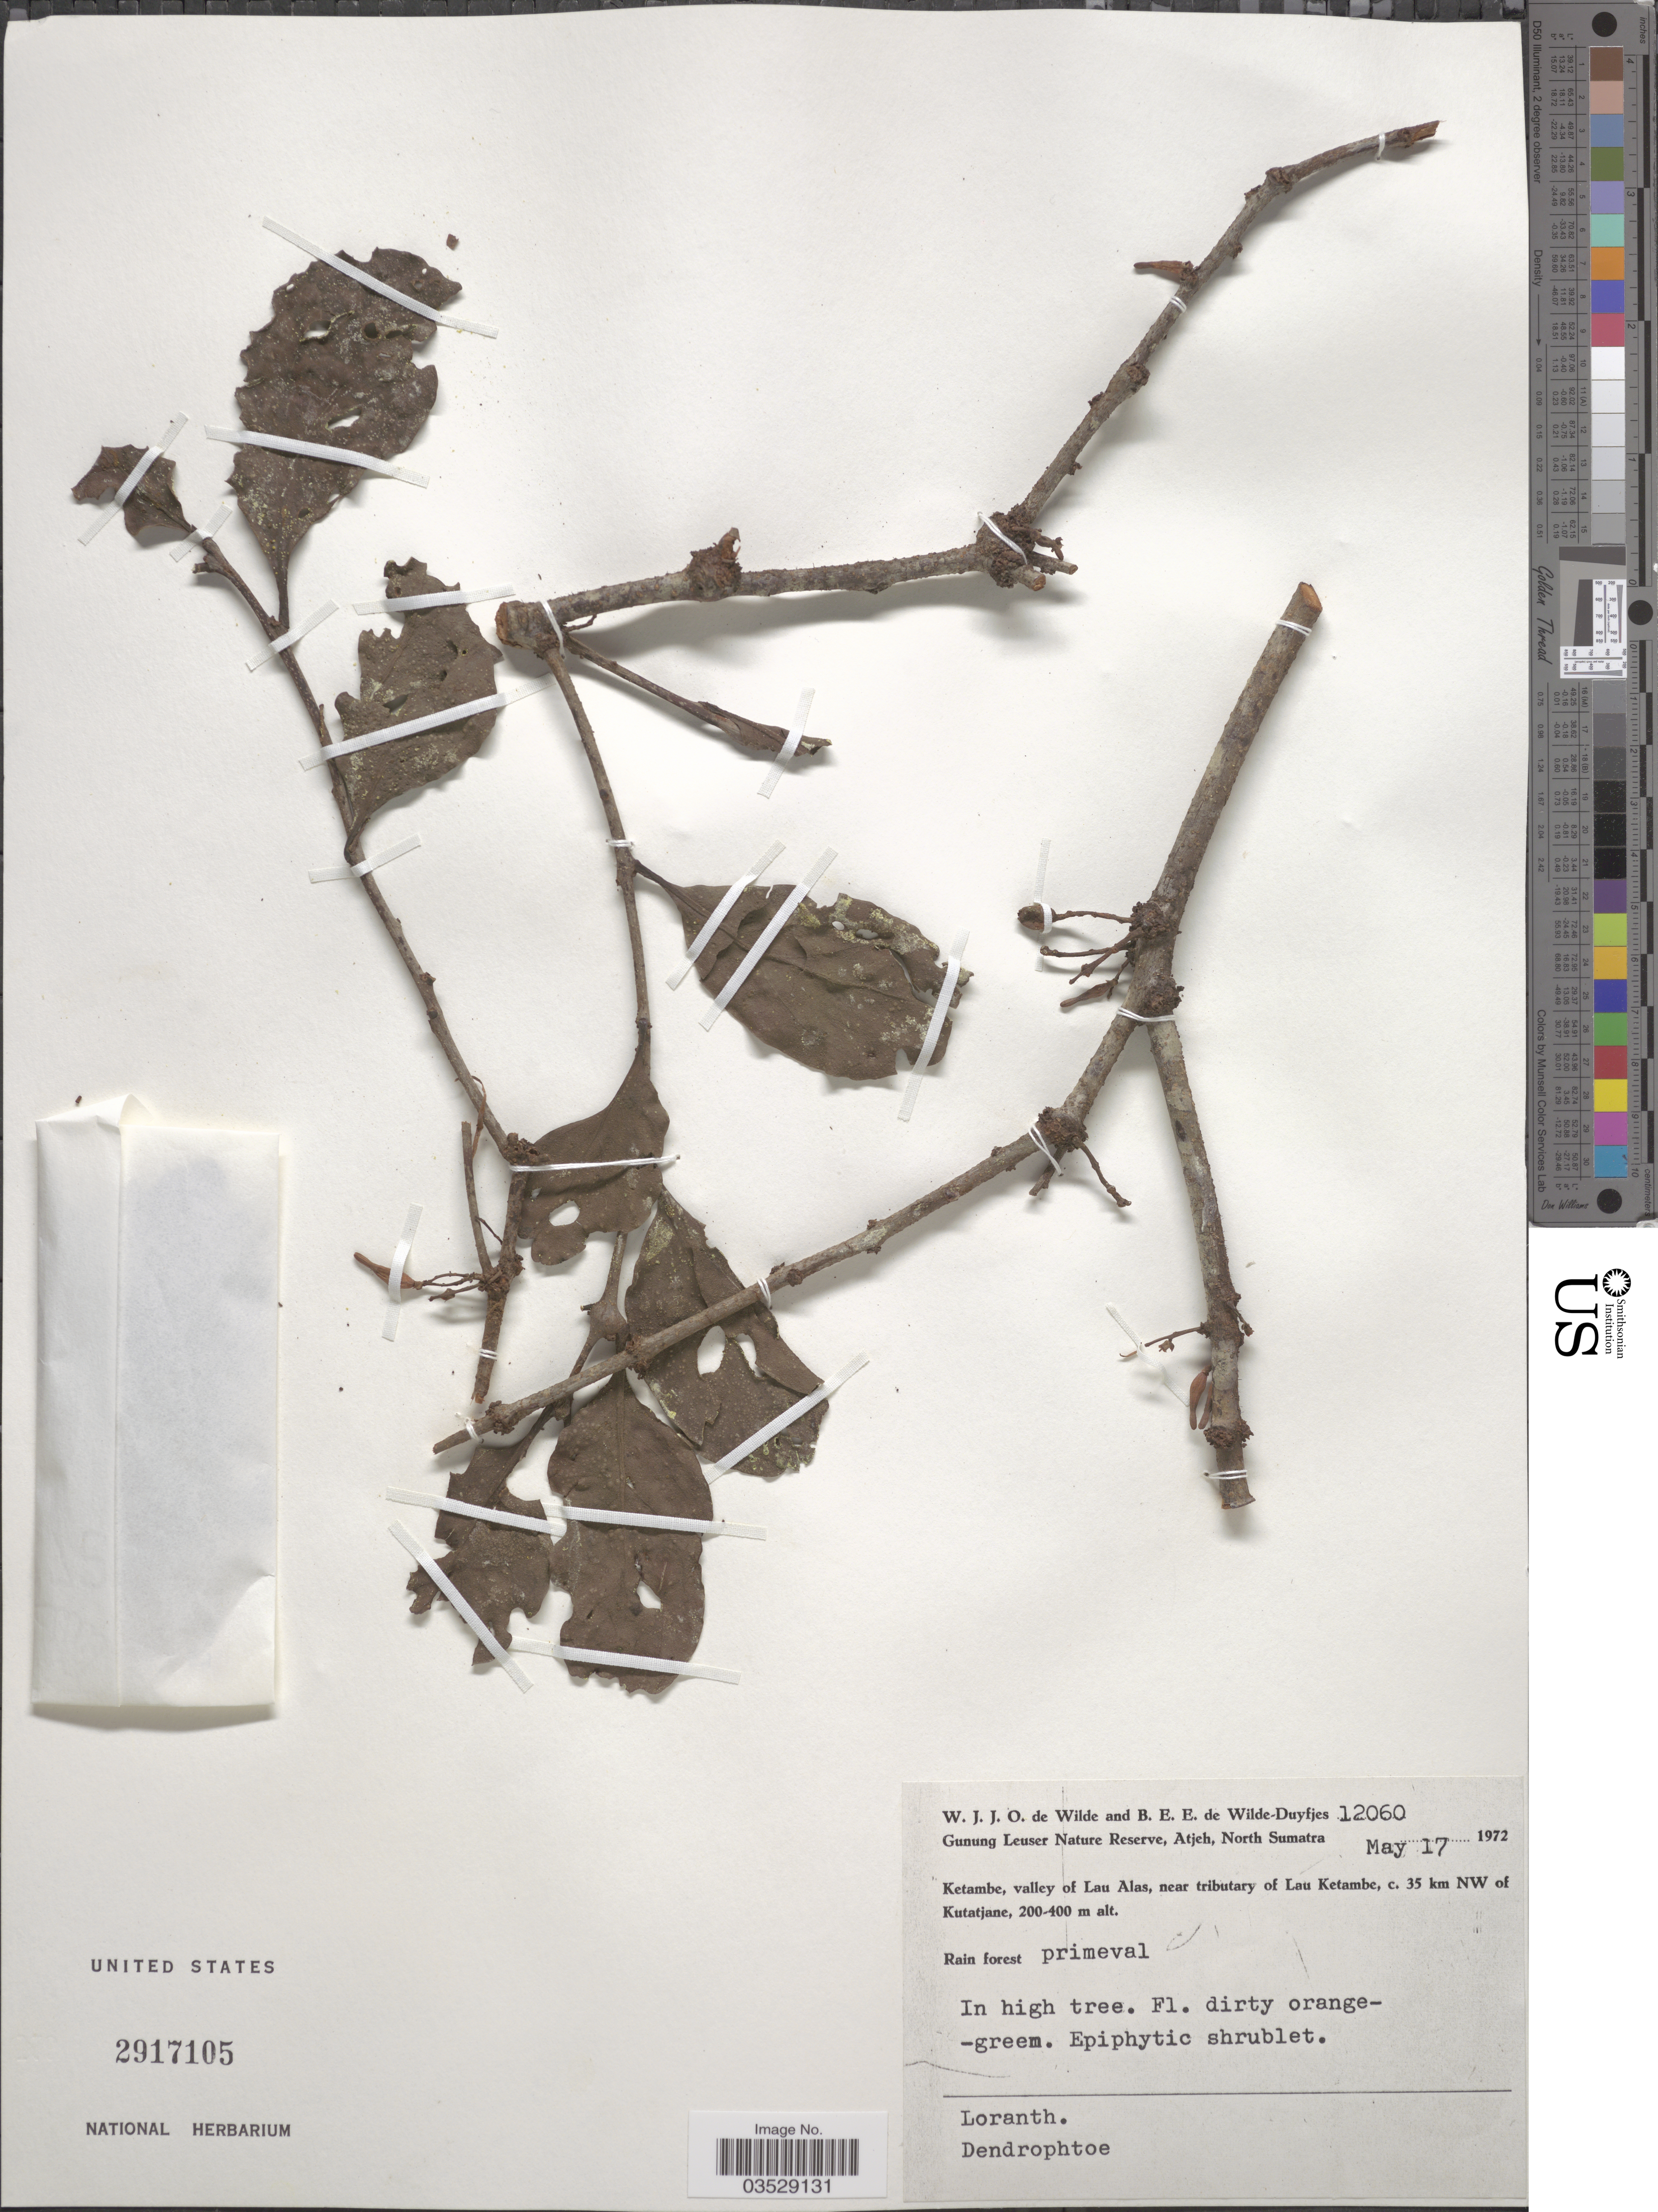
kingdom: Plantae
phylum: Tracheophyta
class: Magnoliopsida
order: Santalales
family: Loranthaceae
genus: Dendrophthoe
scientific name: Dendrophthoe sp.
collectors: W. J. de Wilde & B. E. de Wilde-Duyfjes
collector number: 12060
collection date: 1972-05-17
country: Indonesia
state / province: Sumatra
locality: Gunung Leuser Nature Reserve, Atjeh, North Sumatra. Ketambe, valley of Lau Alas, near tributary of Lau Ketambe, c. 35 km NW of Kutatjane.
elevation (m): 200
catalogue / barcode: US 2917105